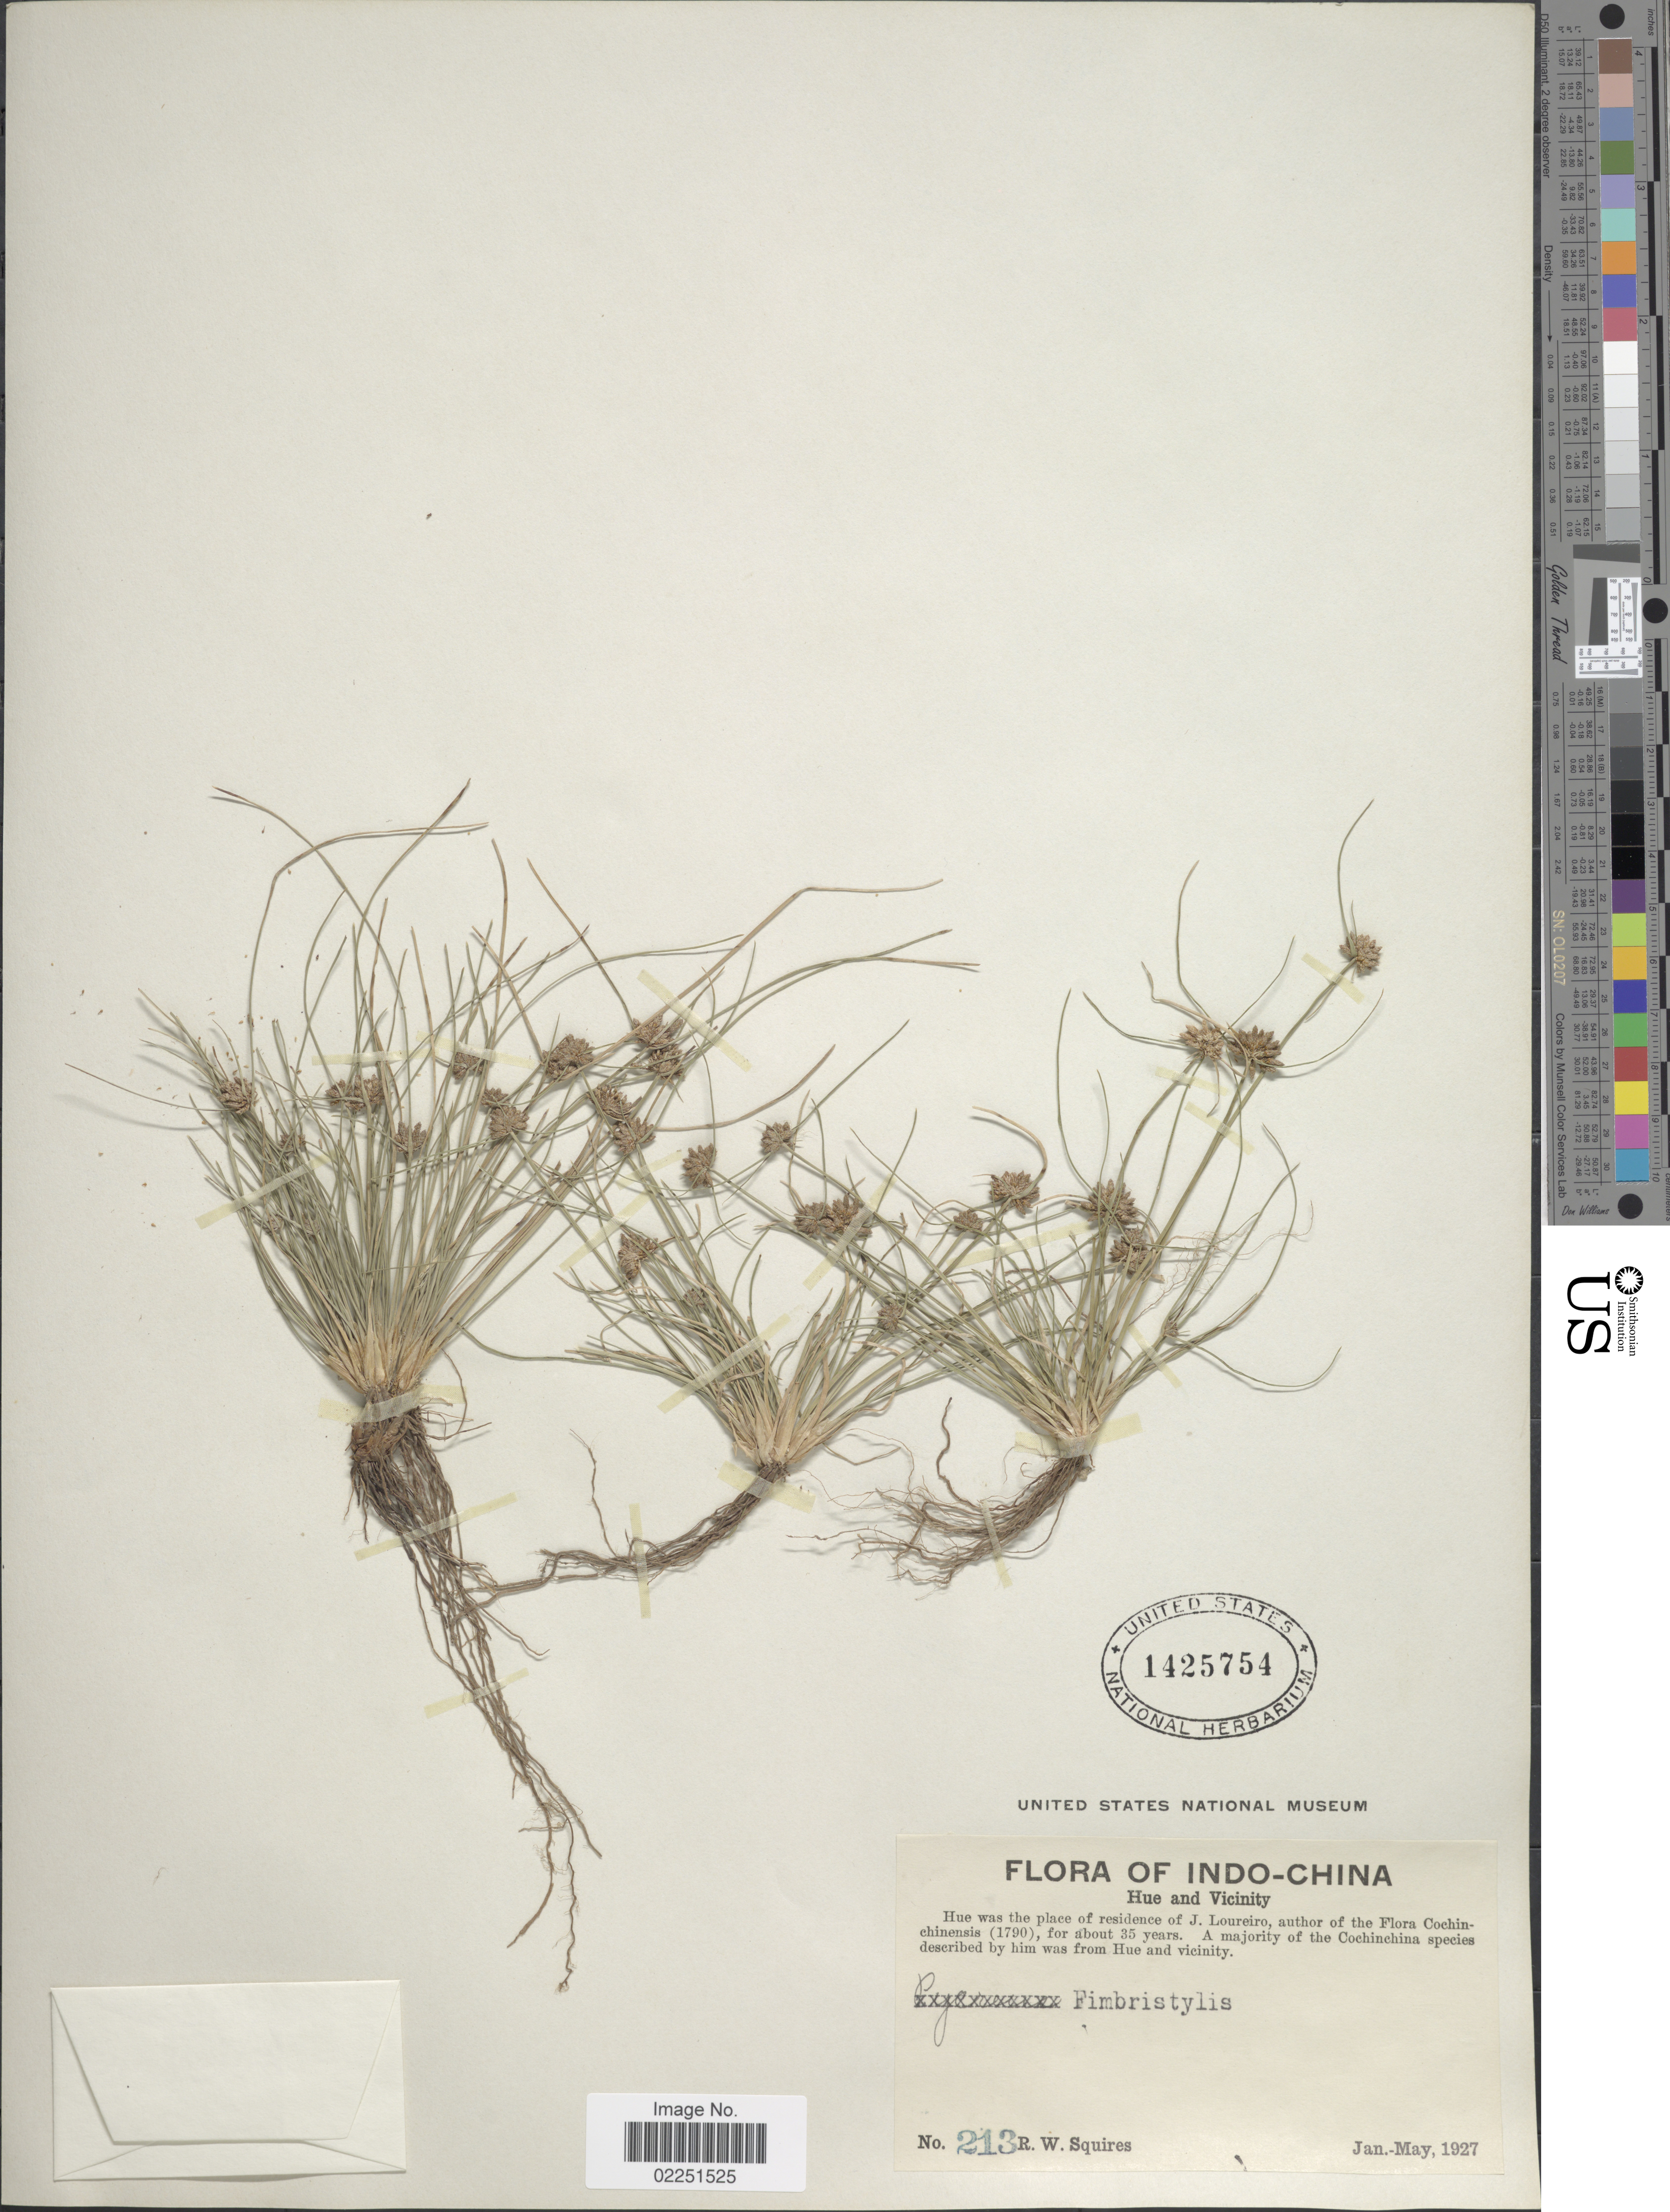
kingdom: Plantae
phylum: Tracheophyta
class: Liliopsida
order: Poales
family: Cyperaceae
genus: Fimbristylis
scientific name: Fimbristylis argentea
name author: (Rottb.) Vahl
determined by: Strong, Mark T., (BOT), Smithsonian Institution - National Museum of Natural History (UNITED STATES)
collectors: R. Squires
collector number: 213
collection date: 1927-01/1927-05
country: Vietnam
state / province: Thừa Thiên-Huế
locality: Indo-China. Hue and Vicinity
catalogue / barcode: US 1425754